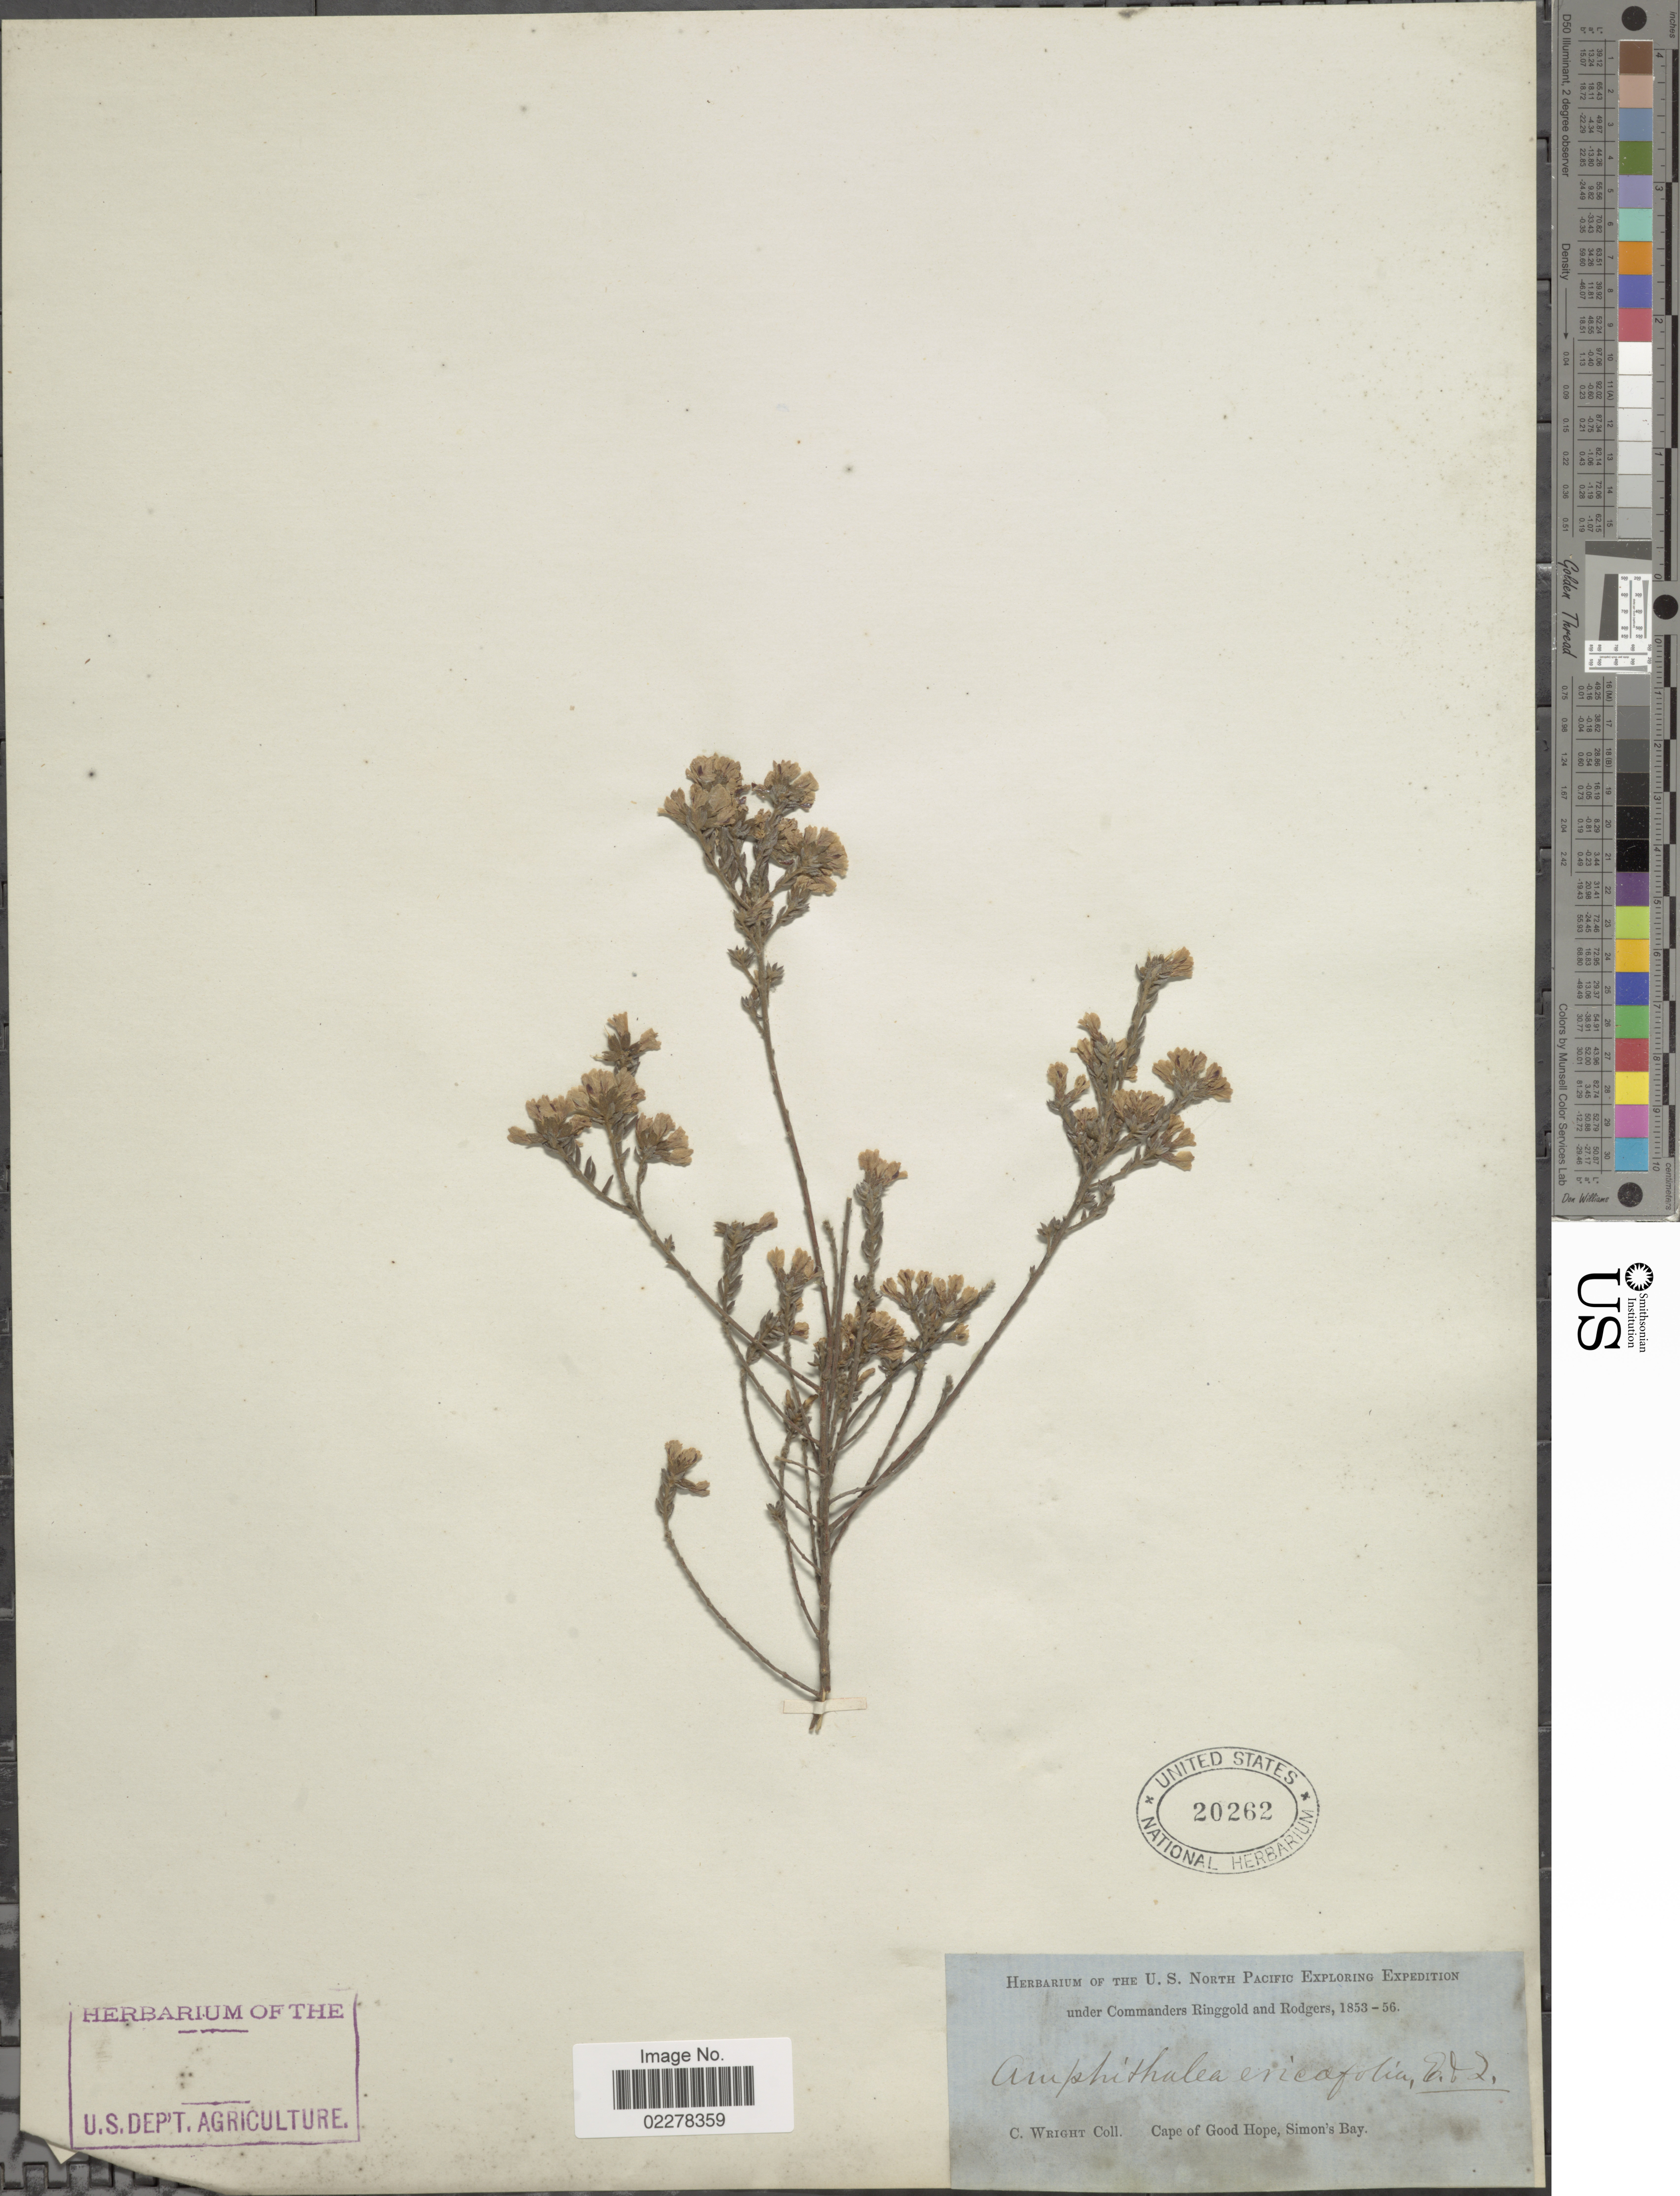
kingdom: Plantae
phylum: Tracheophyta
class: Magnoliopsida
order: Fabales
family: Fabaceae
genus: Amphithalea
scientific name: Amphithalea ericaefolia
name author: (L.) Eckl. & Zeyh.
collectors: C. Wright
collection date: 1853/1856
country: South Africa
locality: U.S. North Pacific . Cape Good Hope, Simon's Bay.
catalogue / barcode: US 20262